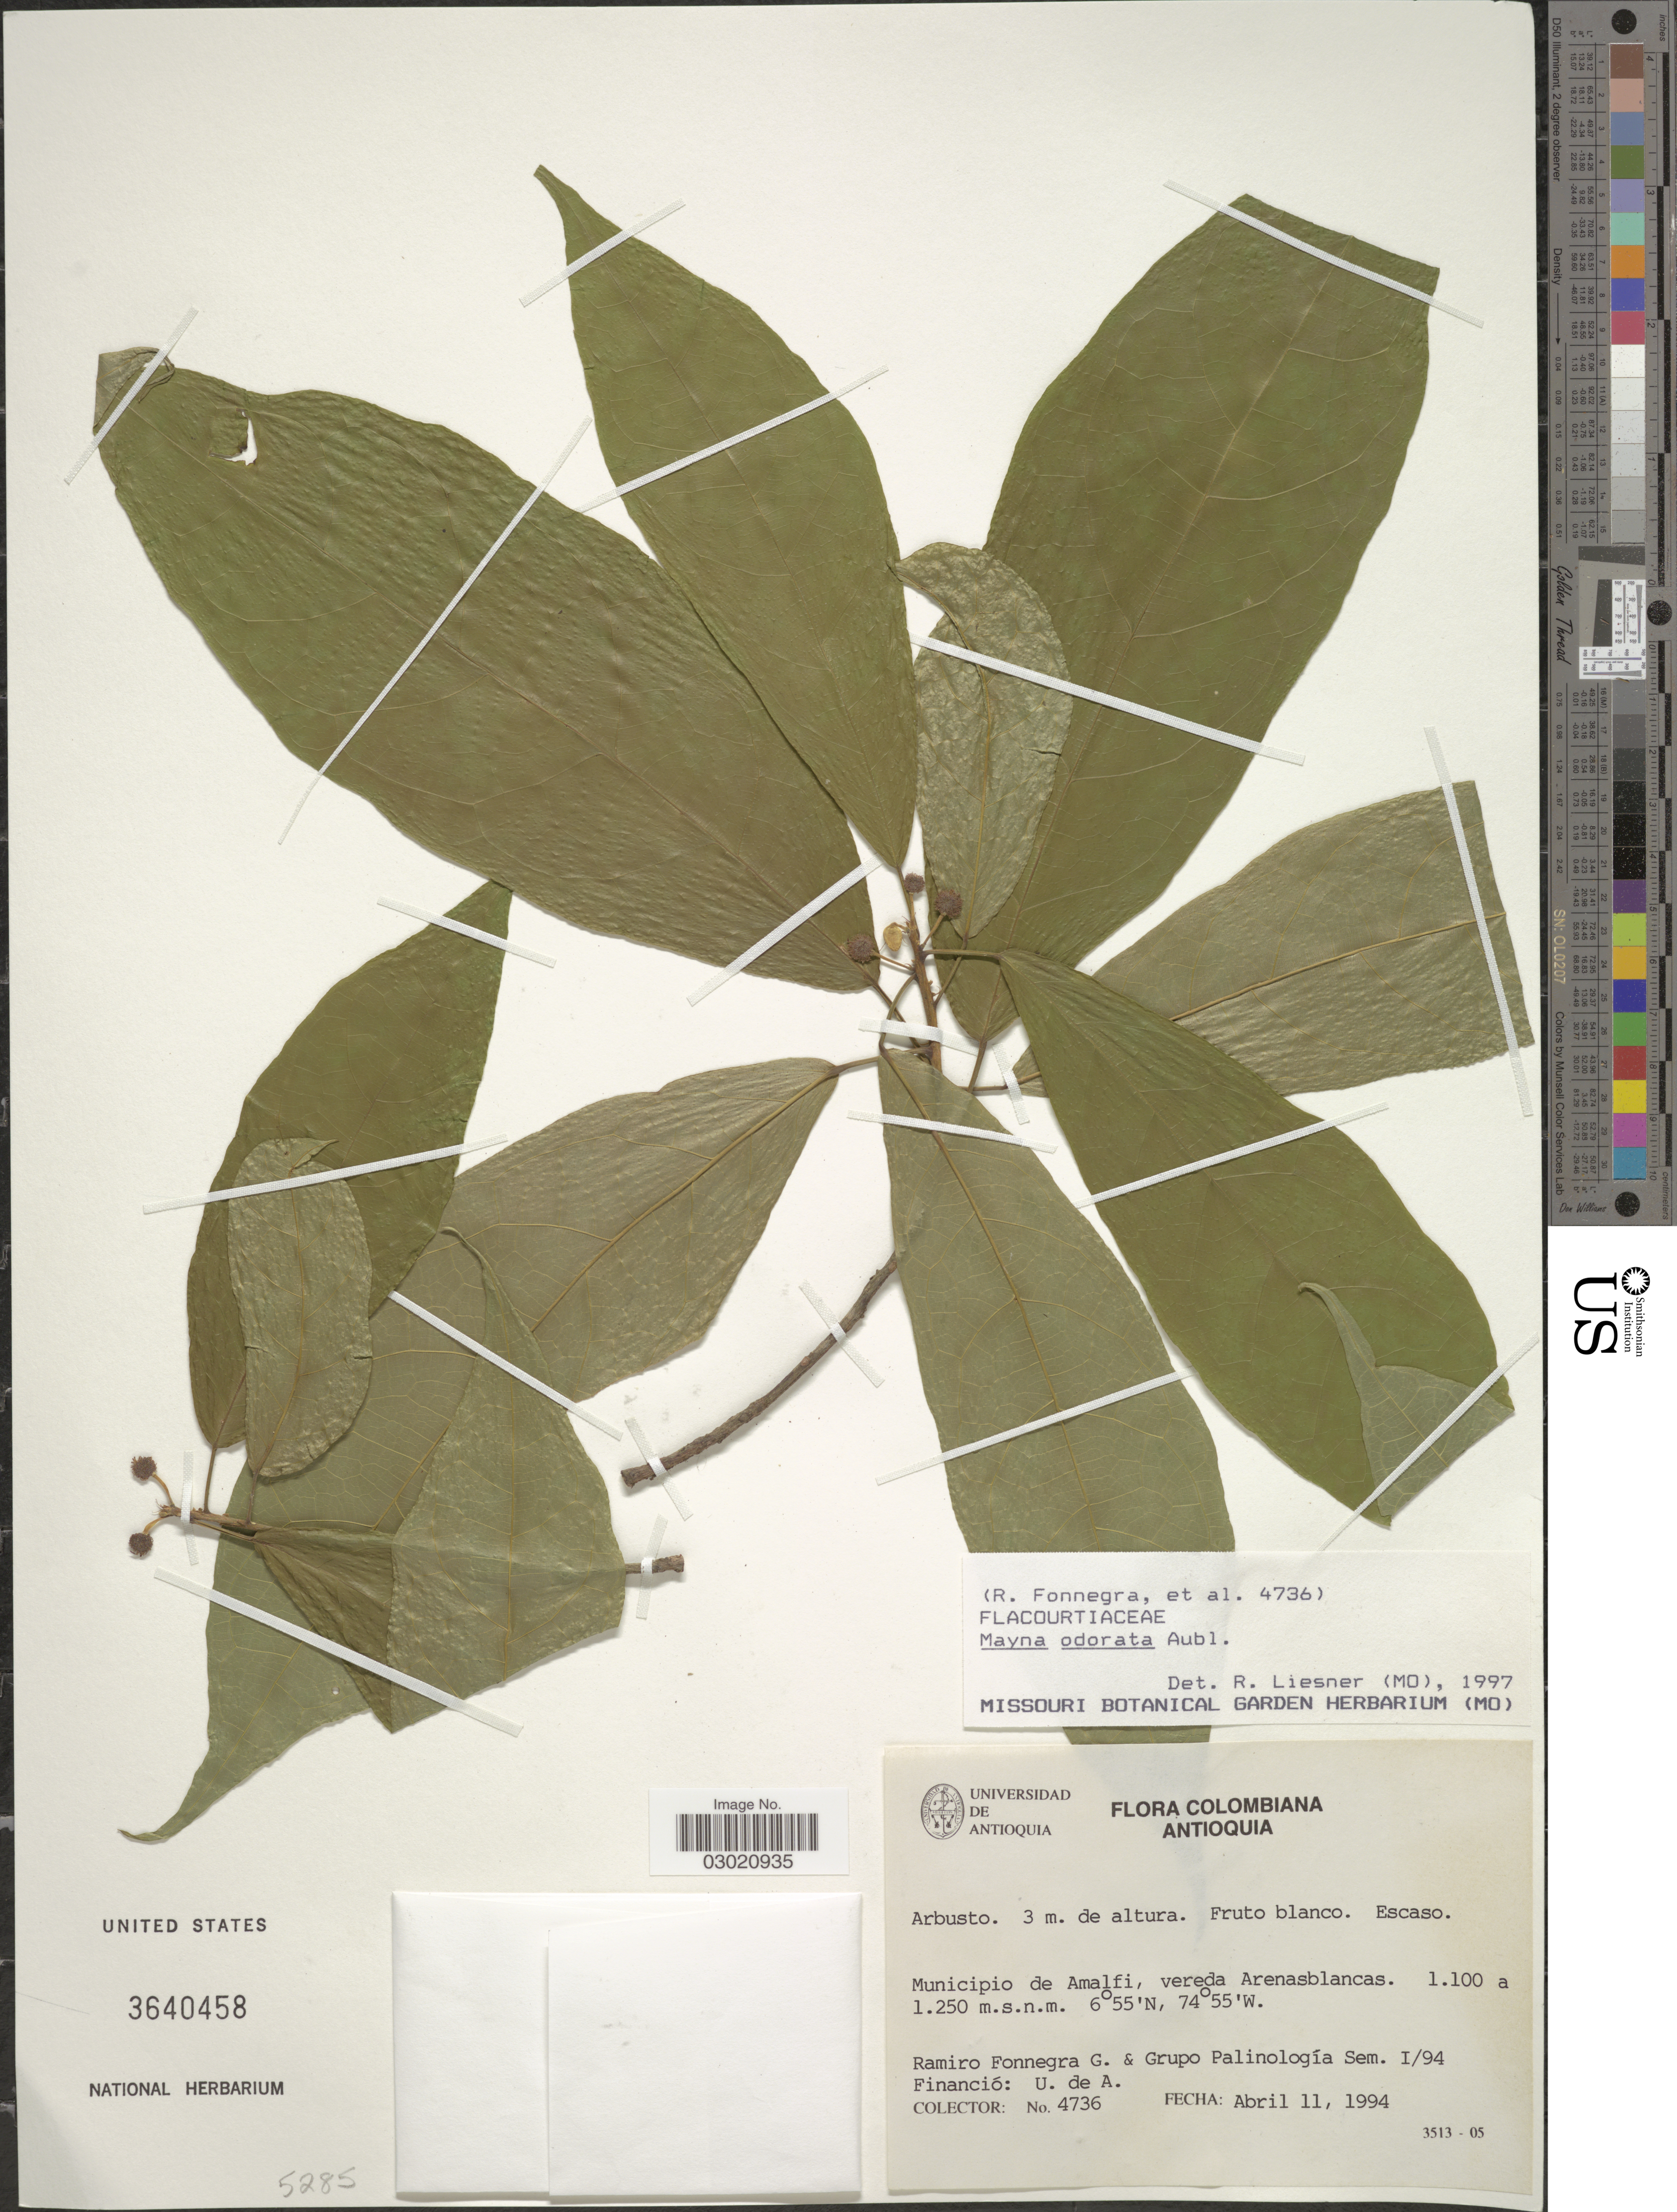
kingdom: Plantae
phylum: Tracheophyta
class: Magnoliopsida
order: Malpighiales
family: Achariaceae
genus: Mayna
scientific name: Mayna odorata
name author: Aubl.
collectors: R. Fonnegra G. & Grupo Palinología Sem. I/94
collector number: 4736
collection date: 1994-04-11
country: Colombia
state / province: Antioquia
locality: Municipio de Amalfi, vereda Arenasblancas.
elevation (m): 1100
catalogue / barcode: US 3640458